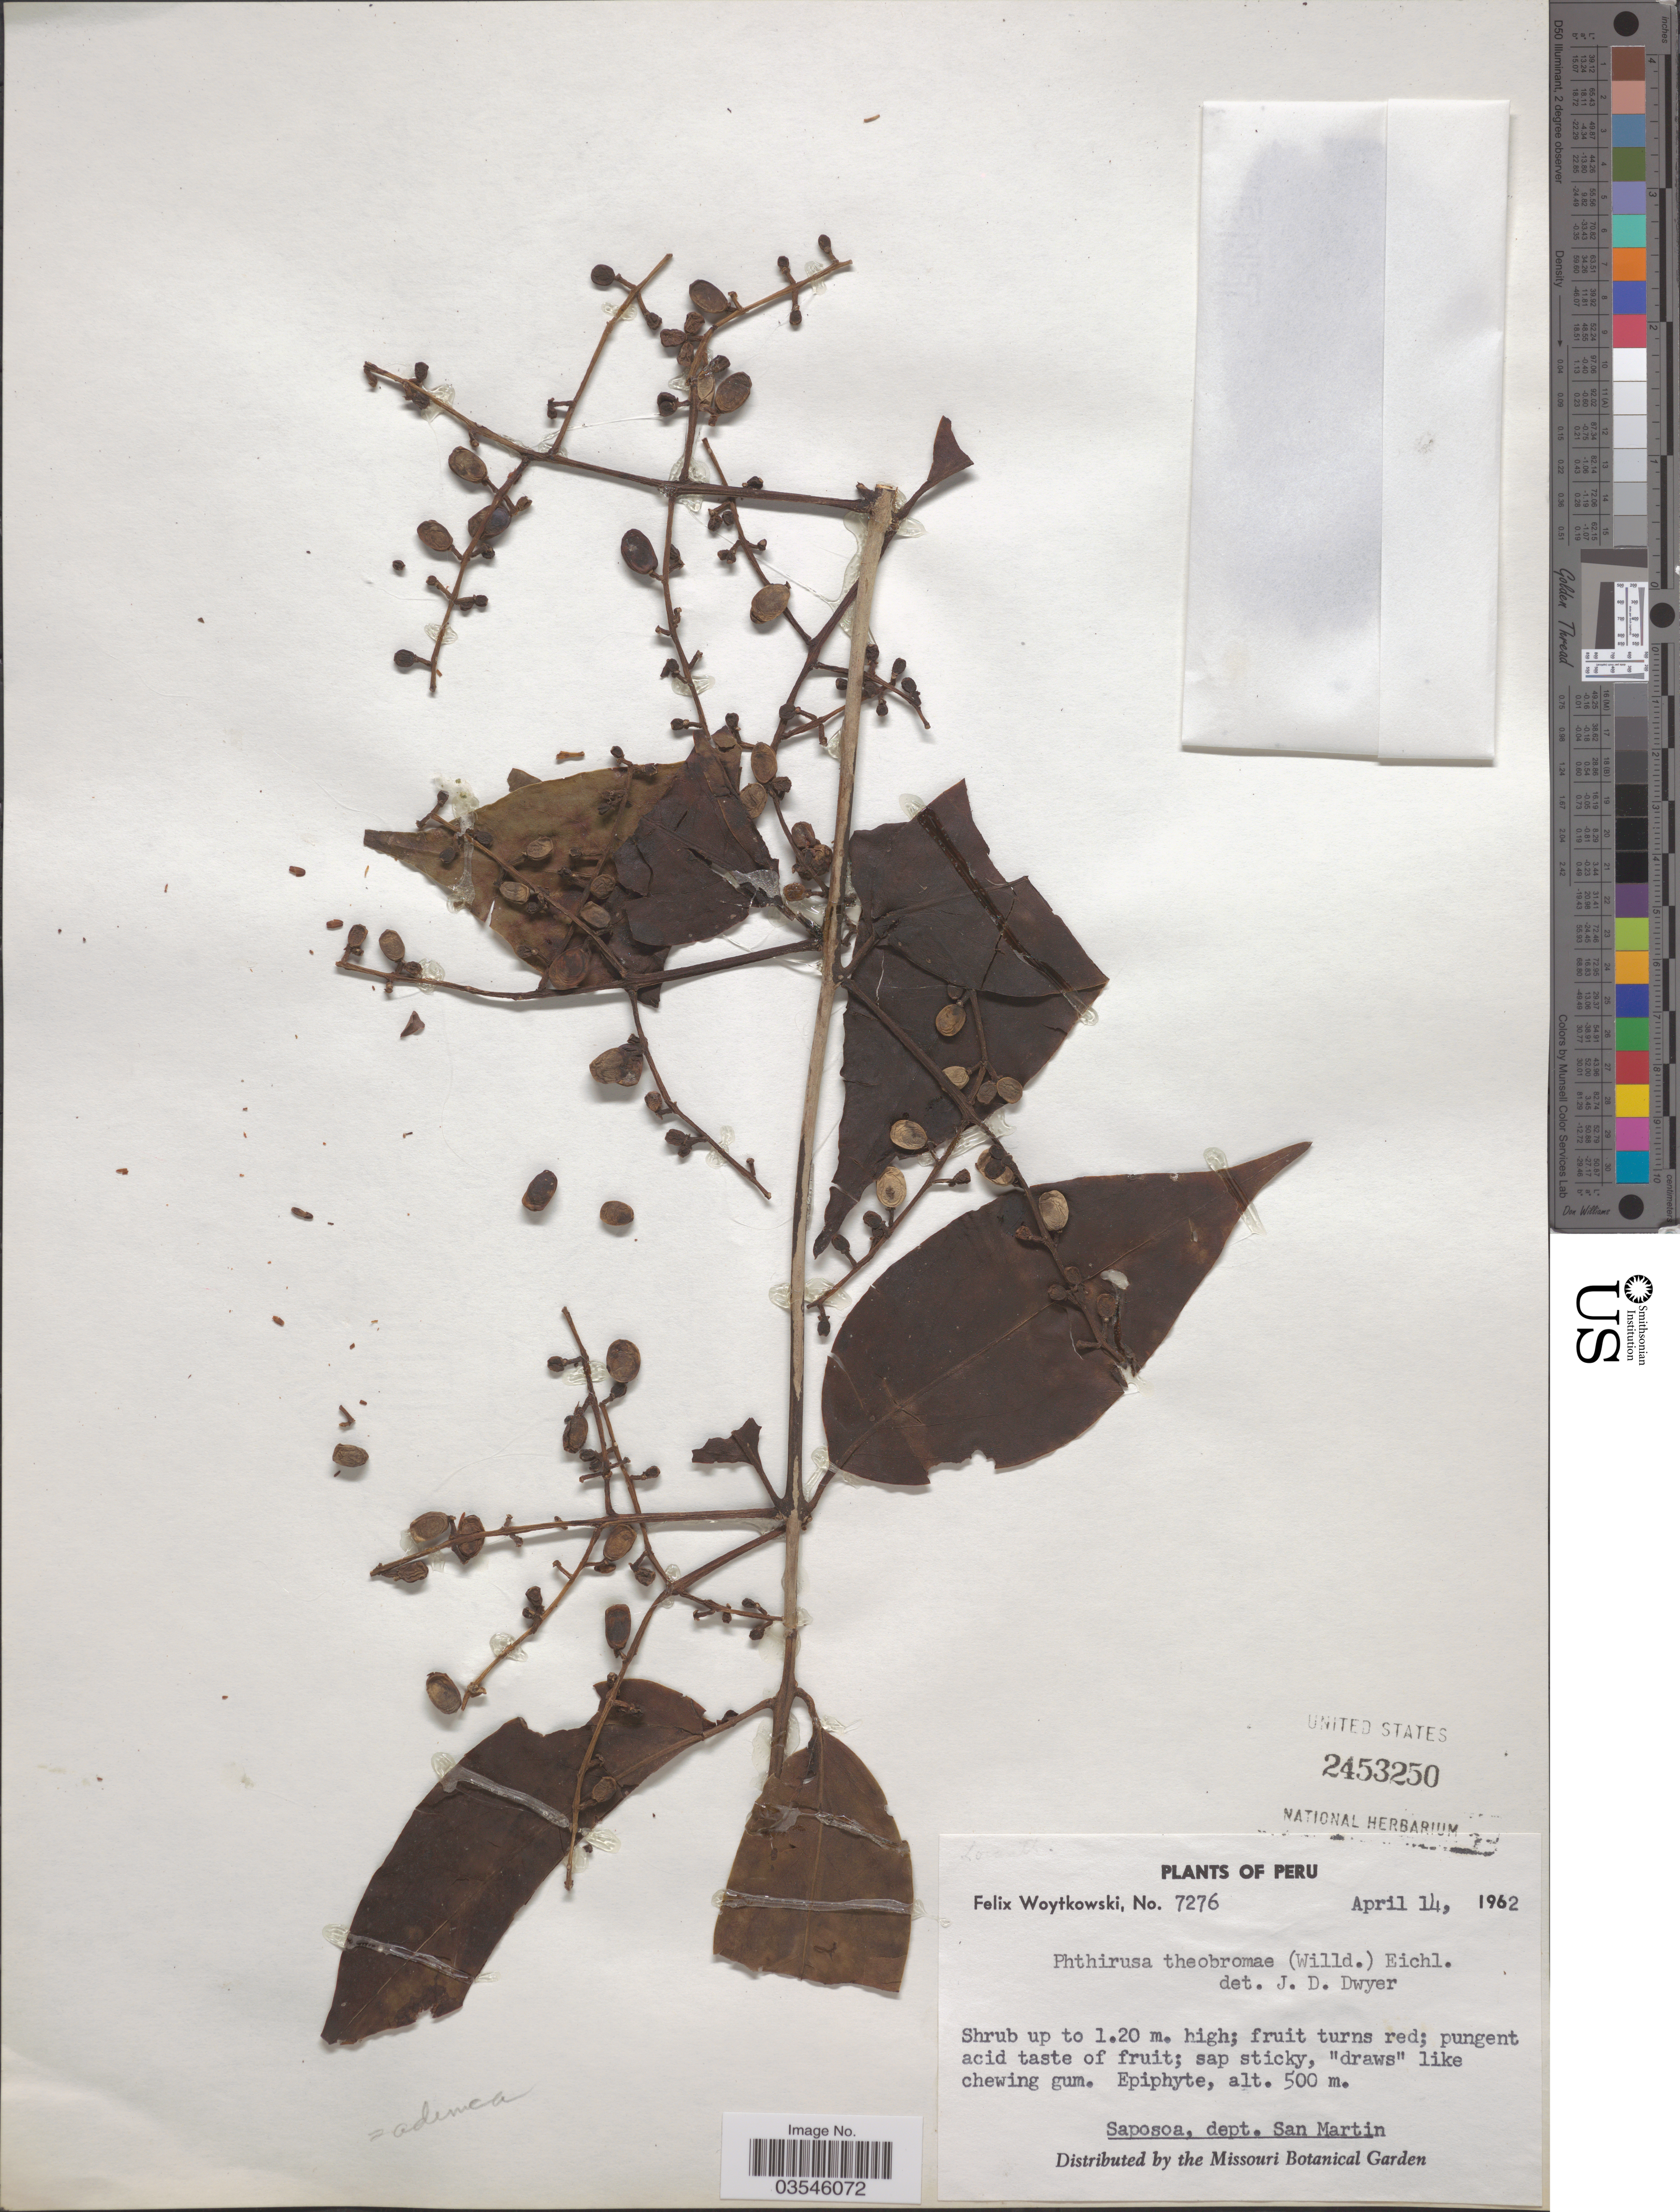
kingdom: Plantae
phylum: Tracheophyta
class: Magnoliopsida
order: Santalales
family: Loranthaceae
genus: Phthirusa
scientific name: Phthirusa adunca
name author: (G. Mey.) Maguire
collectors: F. Woytkowski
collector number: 7276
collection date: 1962-04-14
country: Peru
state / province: San Martín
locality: Saposoa, dept. San Martin.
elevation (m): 500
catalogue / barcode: US 2453250